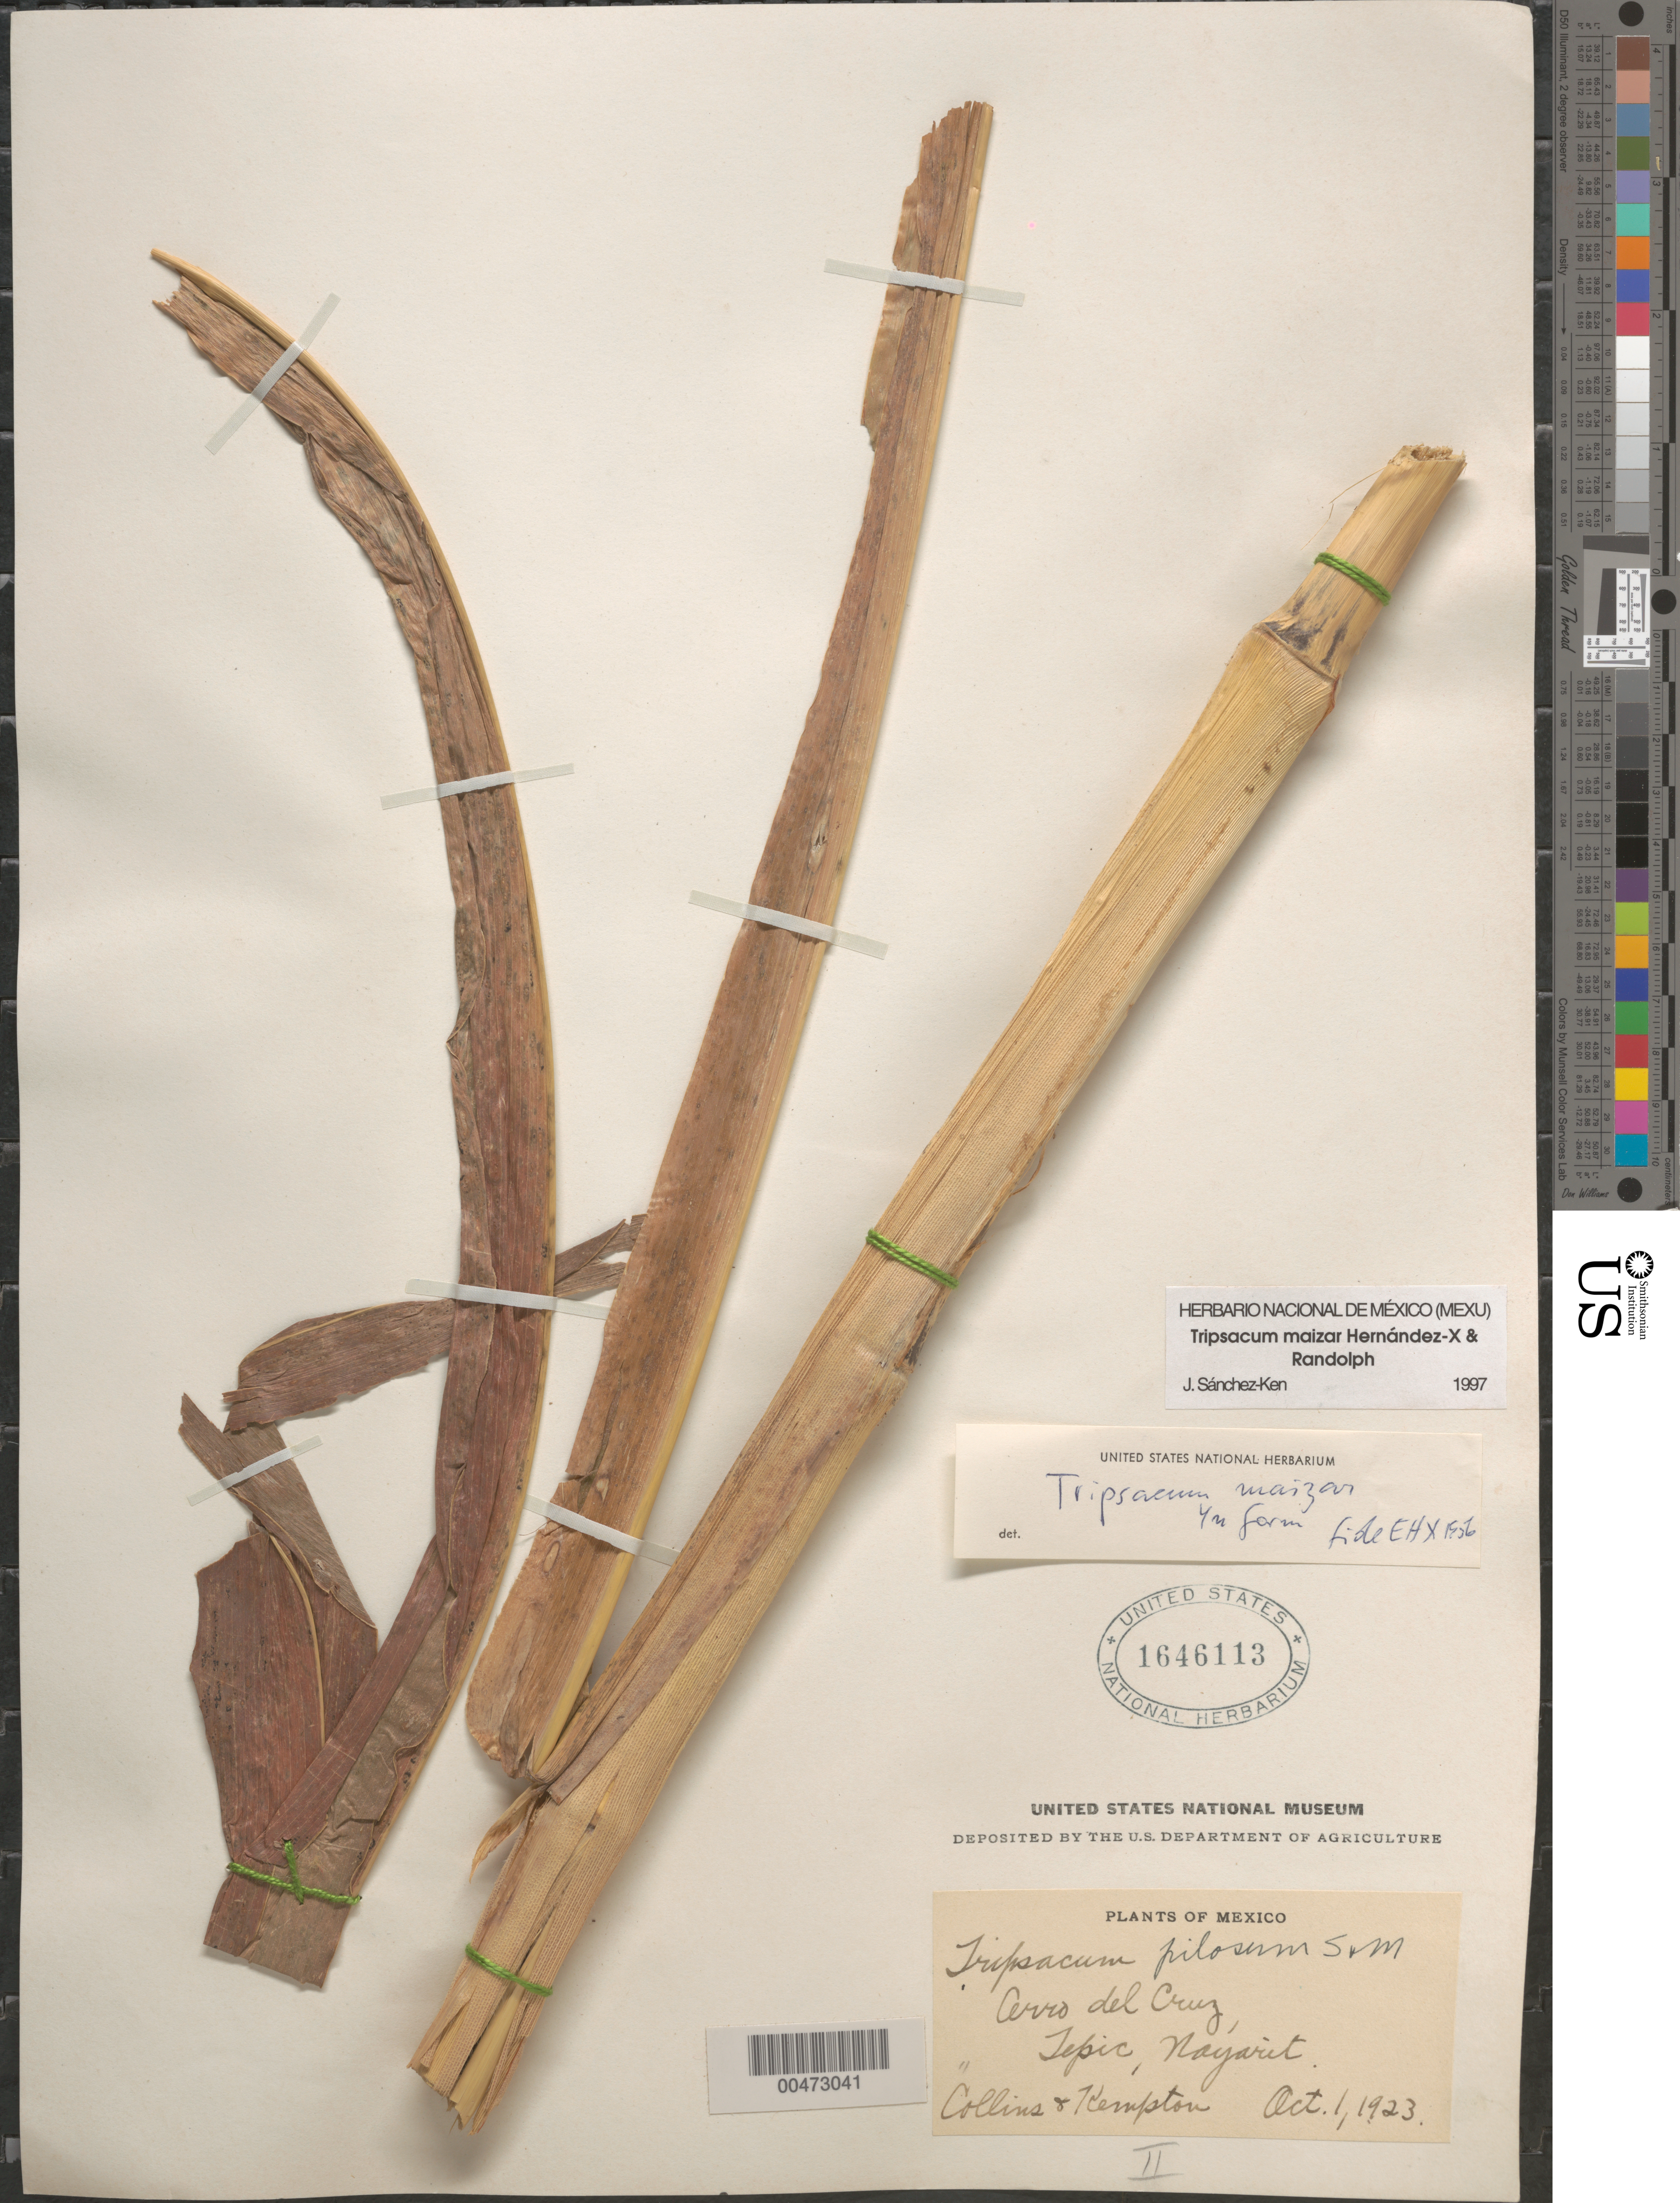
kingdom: Plantae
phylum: Tracheophyta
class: Liliopsida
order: Poales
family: Poaceae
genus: Tripsacum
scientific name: Tripsacum maizar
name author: Hern.-Xol. & Randolph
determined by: Sánchez-Ken, J. G.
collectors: -. Collins & -. Kempton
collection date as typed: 1 Oct 1923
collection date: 1923-10-01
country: Mexico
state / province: Nayarit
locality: Cerro del Cruz, Tepic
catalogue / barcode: US 1646113